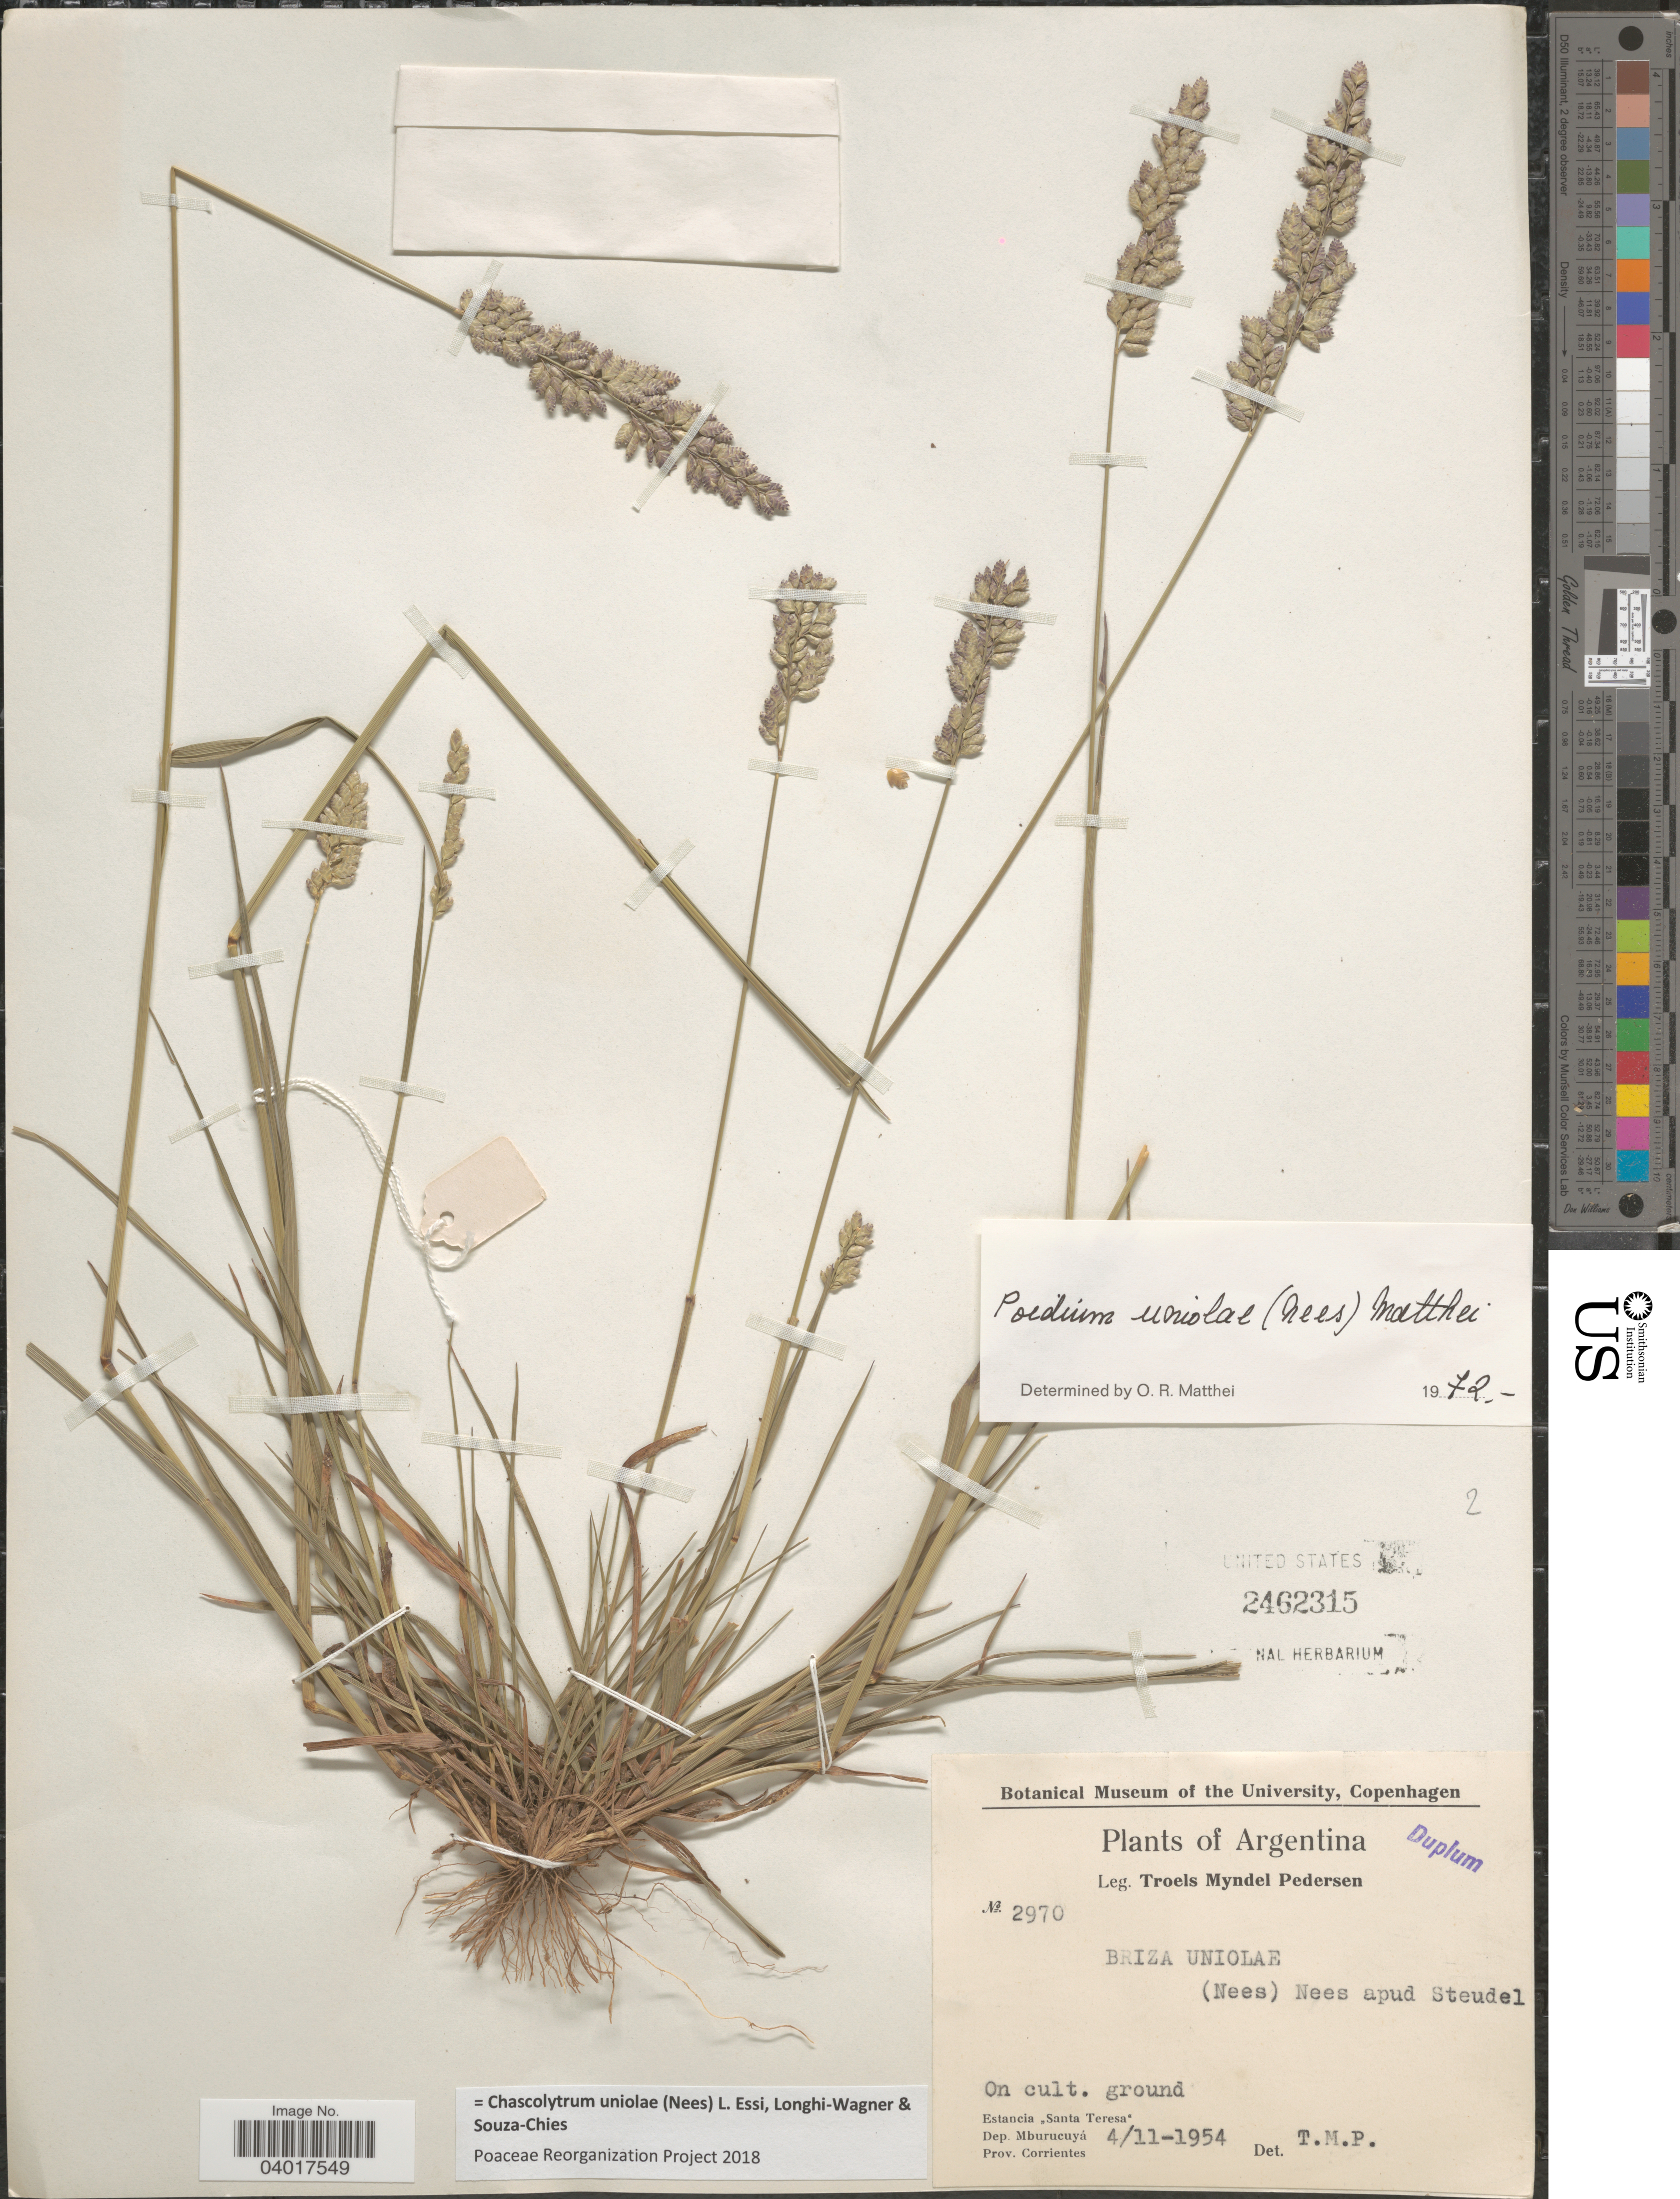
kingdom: Plantae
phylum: Tracheophyta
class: Liliopsida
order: Poales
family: Poaceae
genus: Chascolytrum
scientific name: Chascolytrum uniolae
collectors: T. Pederson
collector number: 2970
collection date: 1954-11-04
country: Argentina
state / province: Corrientes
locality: Estancia "Santa Teresa". Dep. Mburucuyá.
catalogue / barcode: US 2462315